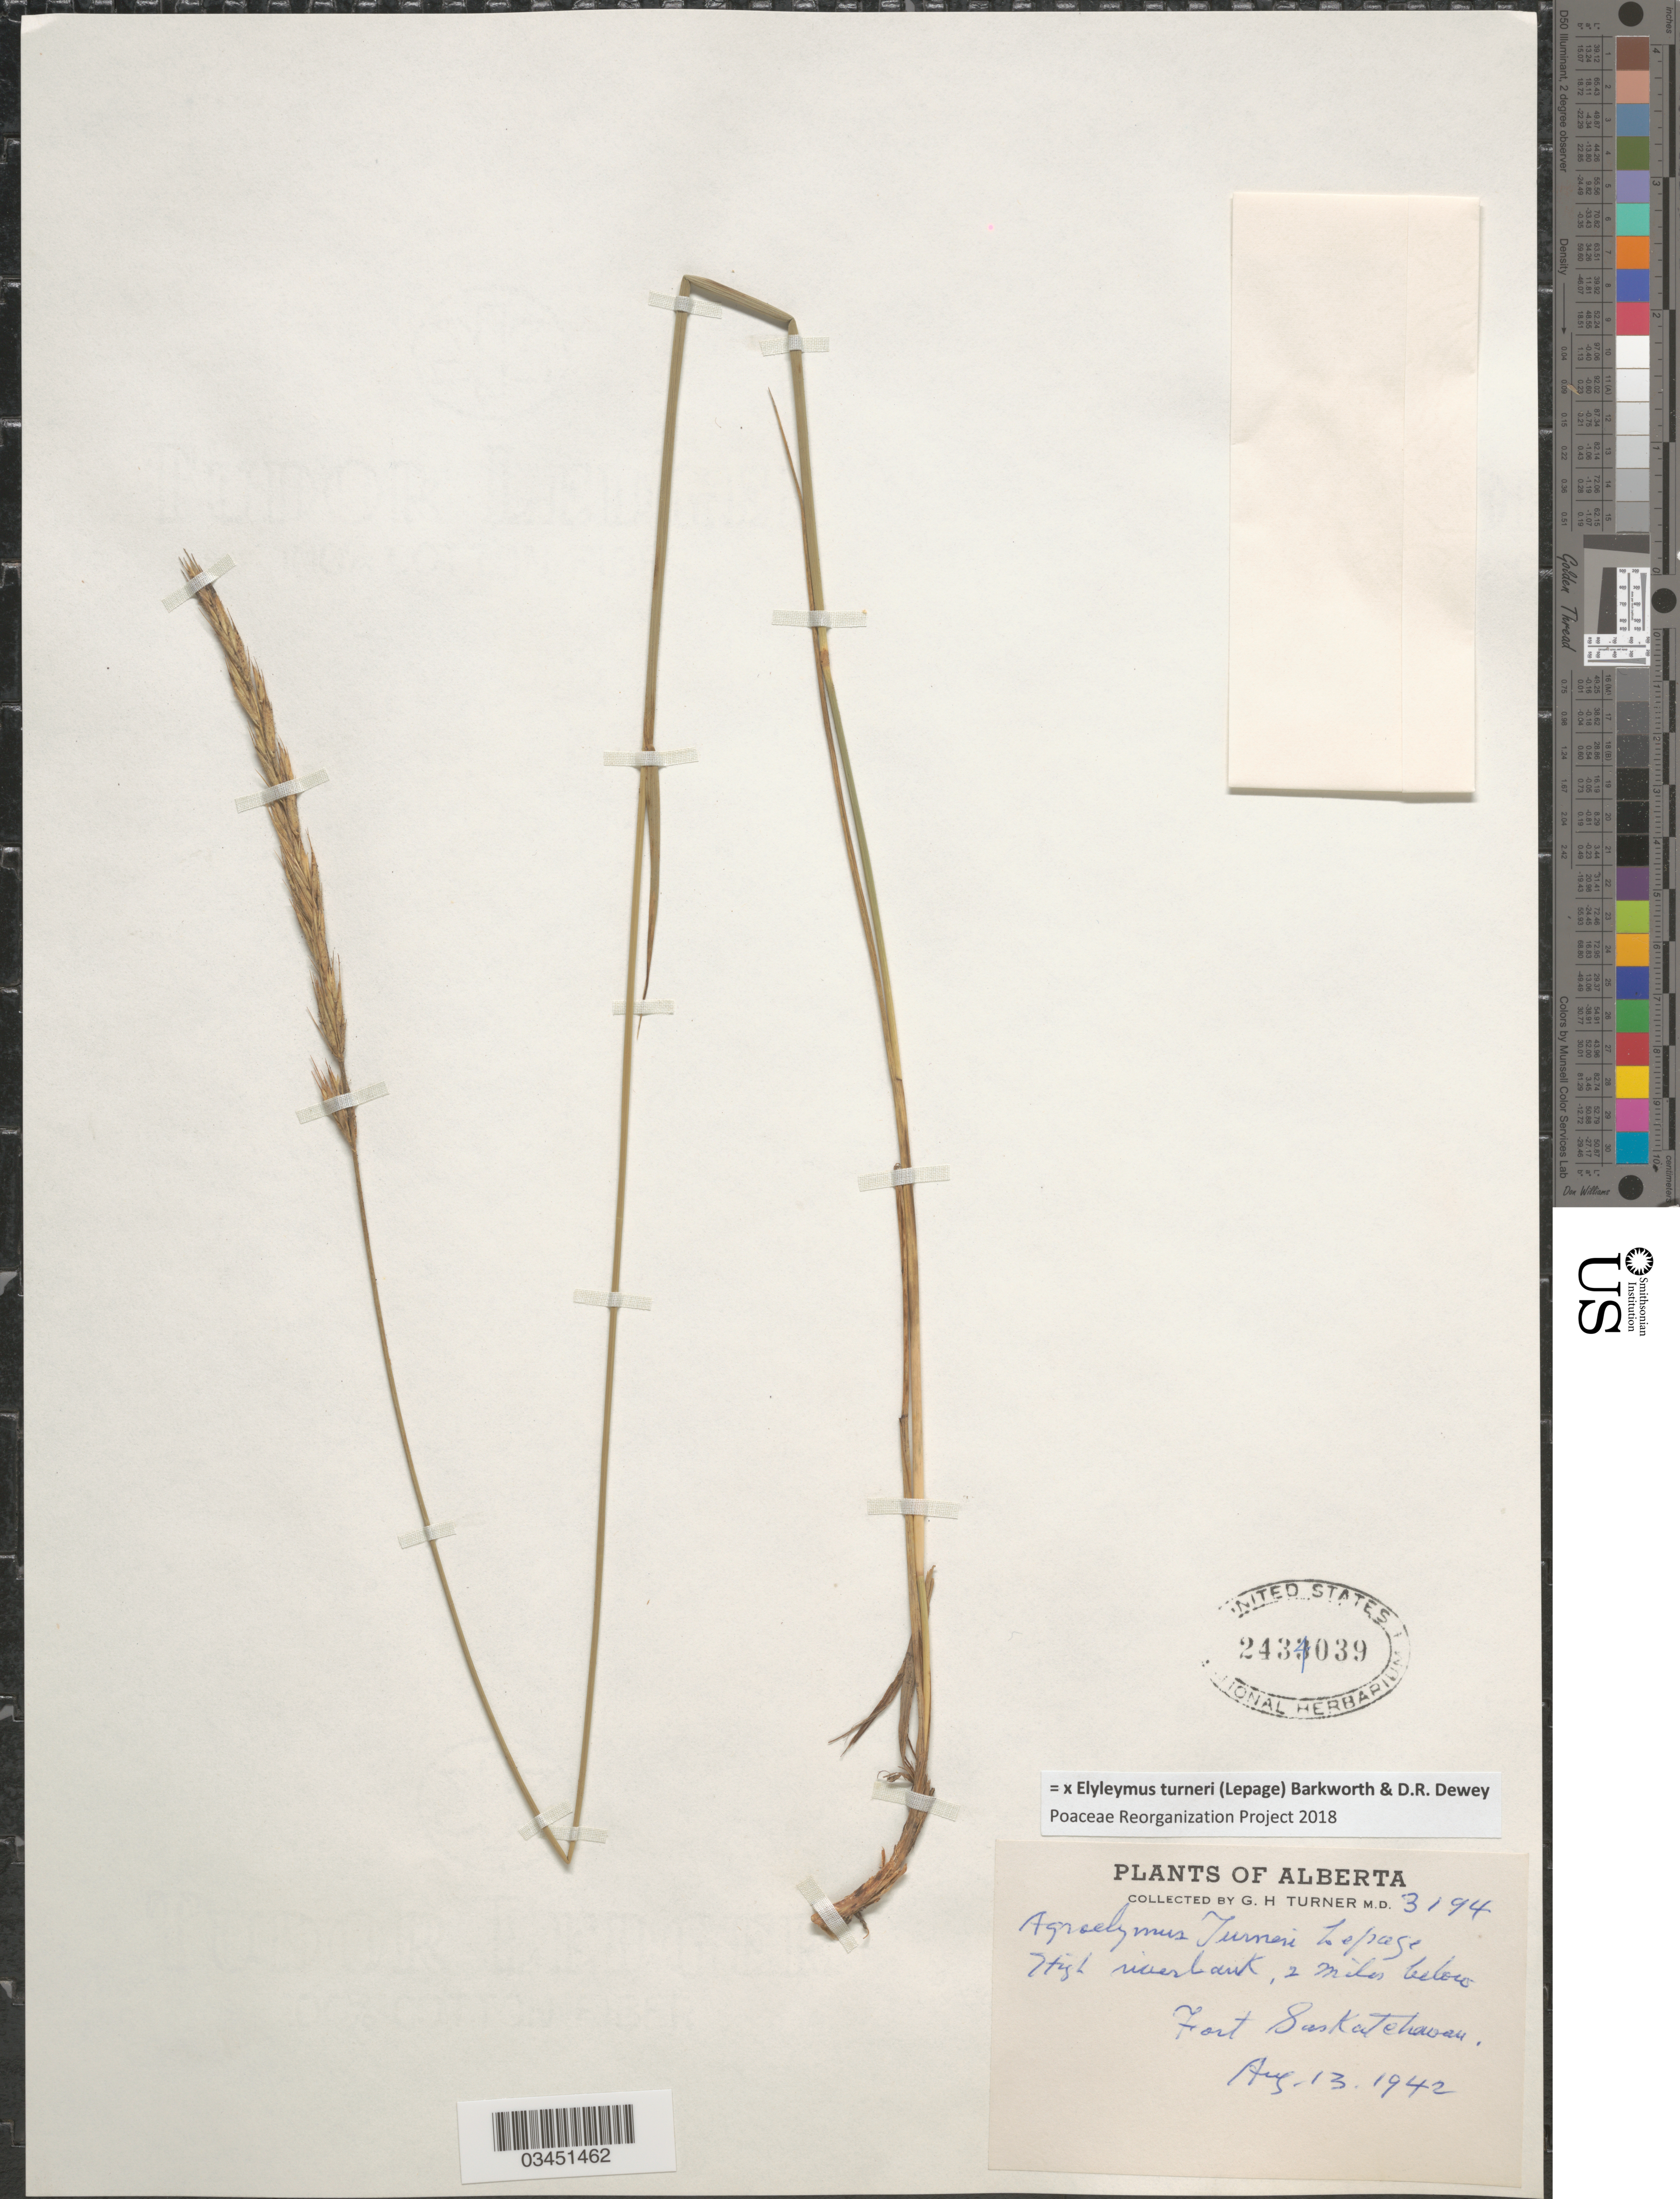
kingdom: Plantae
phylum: Tracheophyta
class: Liliopsida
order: Poales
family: Poaceae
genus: Elyleymus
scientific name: x Elyleymus turneri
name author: (Lepage) Barkworth & Dewey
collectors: G. H. Turner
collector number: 3194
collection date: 1942-08-13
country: Canada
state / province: Alberta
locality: High riverbank, 2 miles below Fort Saskatchewan.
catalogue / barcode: US 2434039